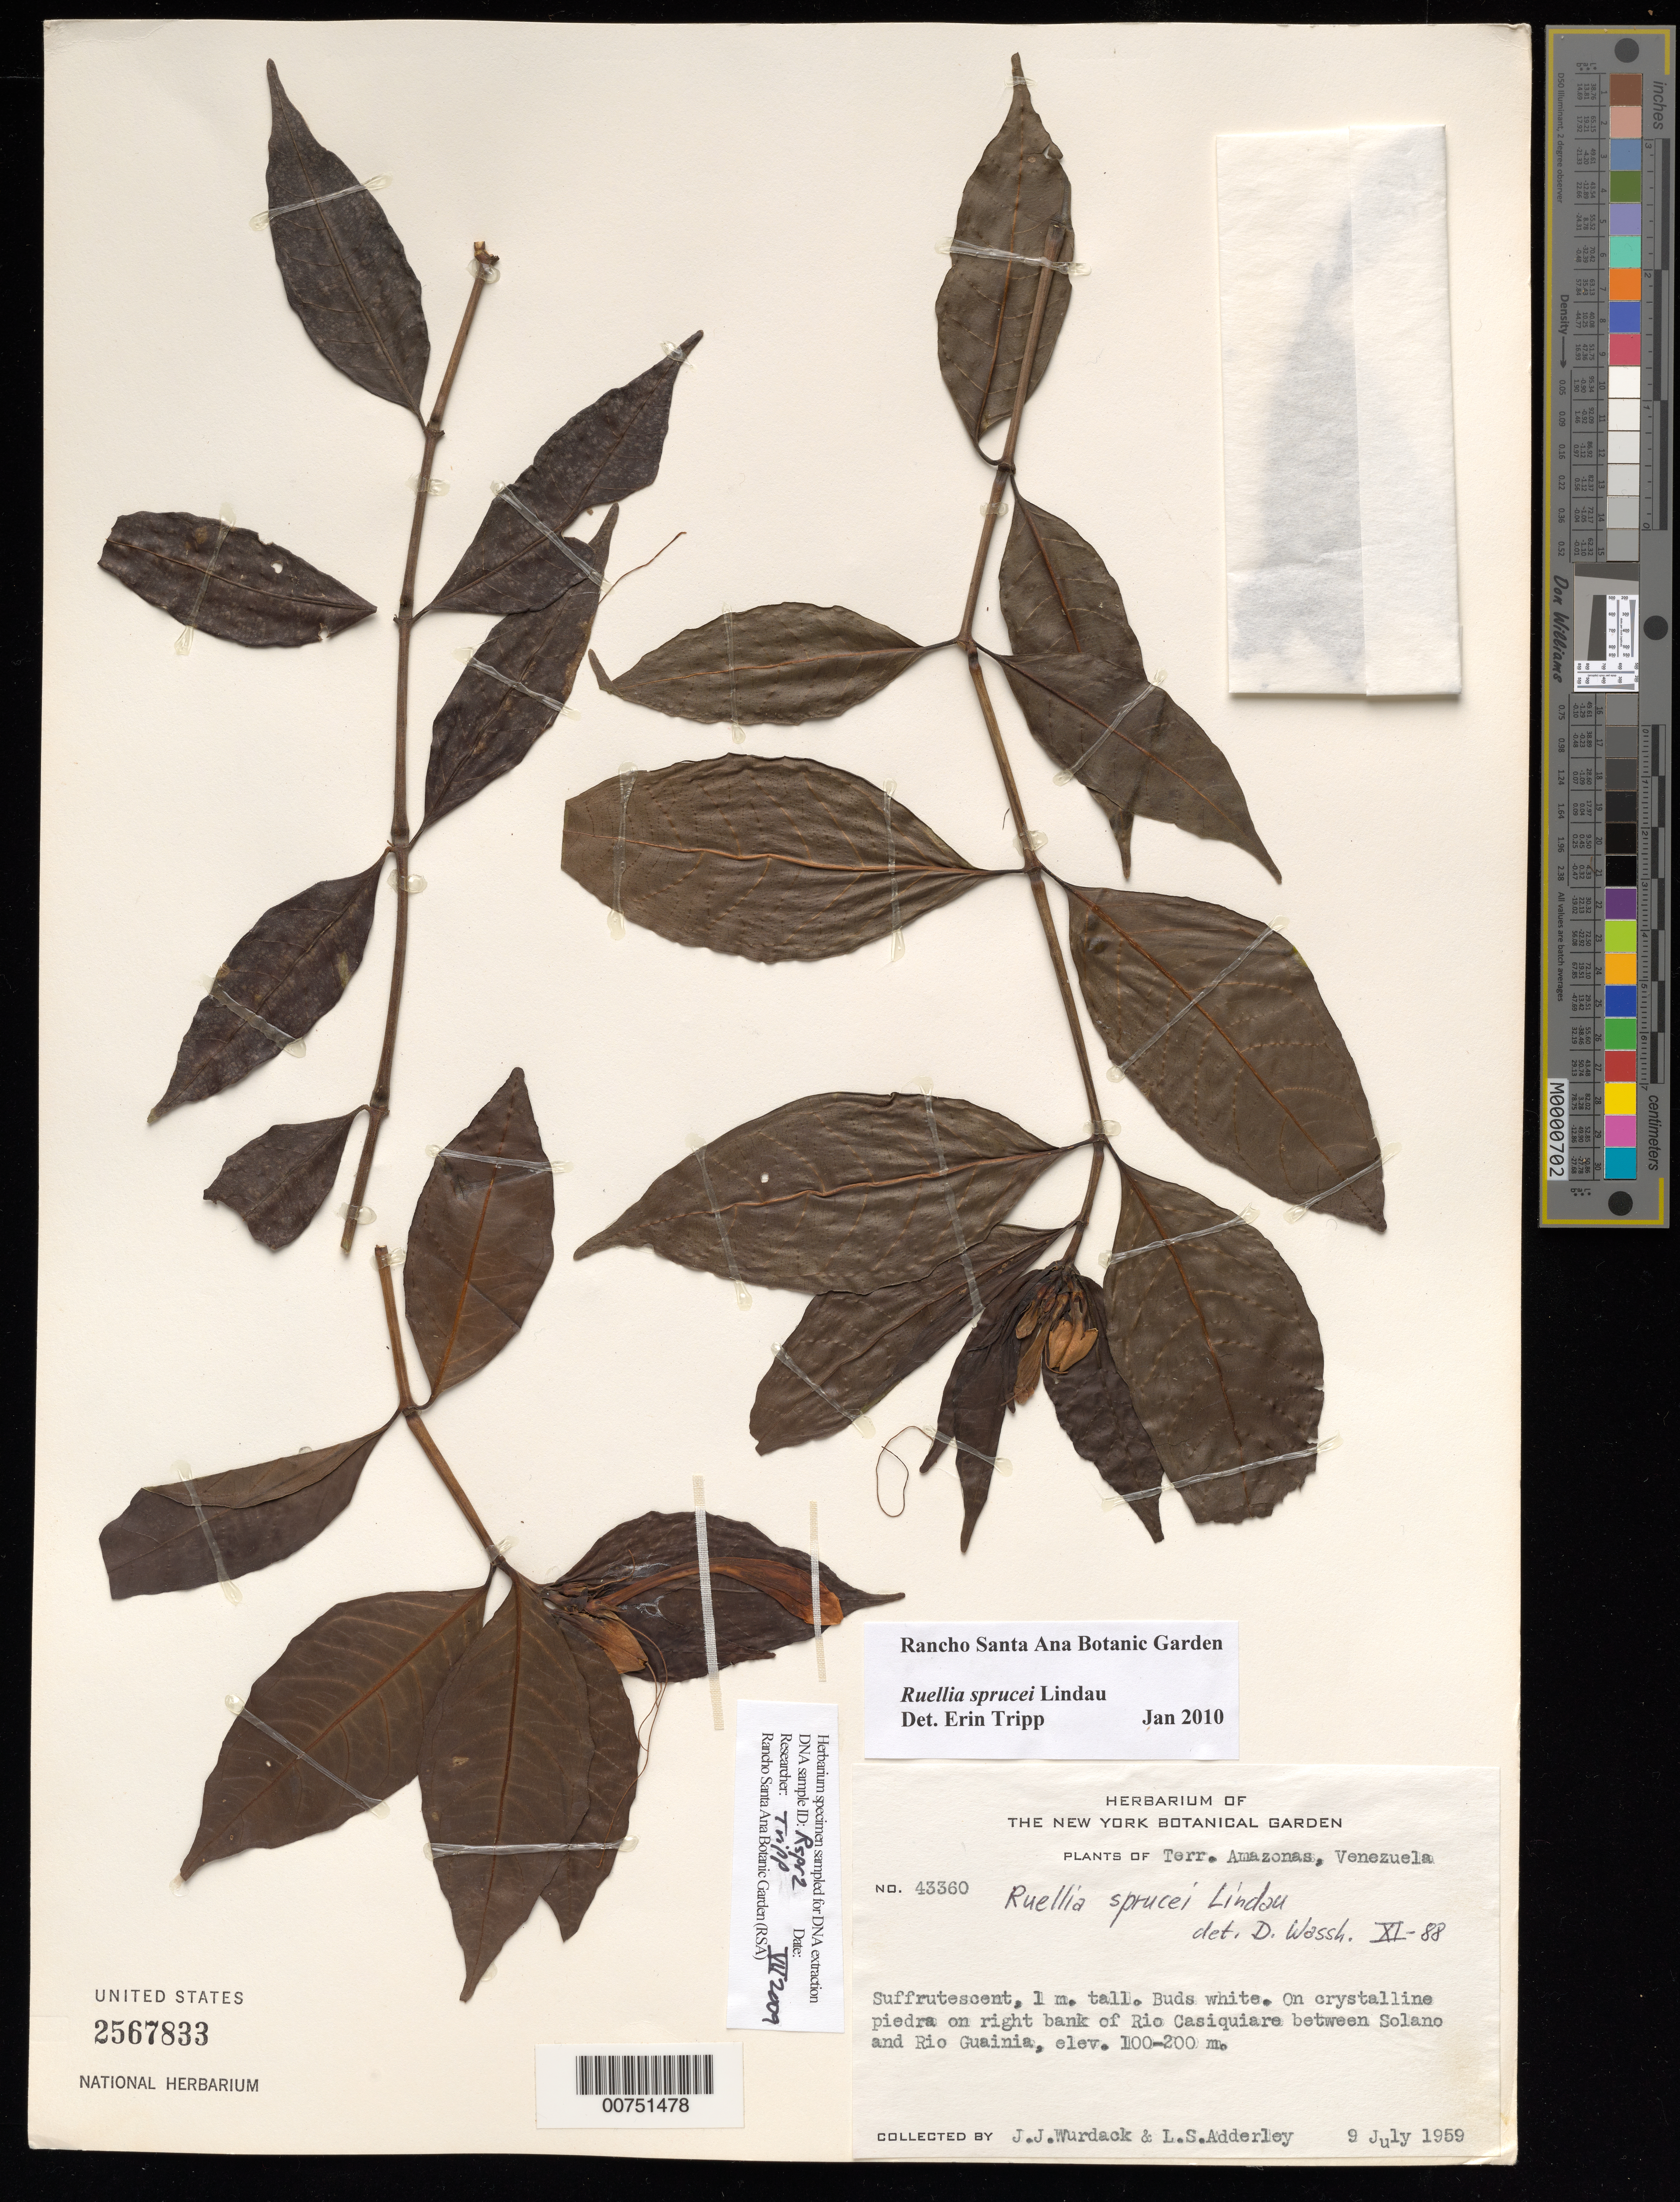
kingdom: Plantae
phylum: Tracheophyta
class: Magnoliopsida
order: Lamiales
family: Acanthaceae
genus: Ruellia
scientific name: Ruellia sprucei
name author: Lindau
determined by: Wasshausen, Dieter C., (BOT), Smithsonian Institution - National Museum of Natural History (UNITED STATES)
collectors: J. J. Wurdack & L. S. Adderley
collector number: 43360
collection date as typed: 9-Jul-59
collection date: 1959-07-09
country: Venezuela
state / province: Amazonas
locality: Río Casiquiare, between Solano and Río Guainia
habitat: Crystalline piedra on riverbank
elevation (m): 100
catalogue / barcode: US 2567833